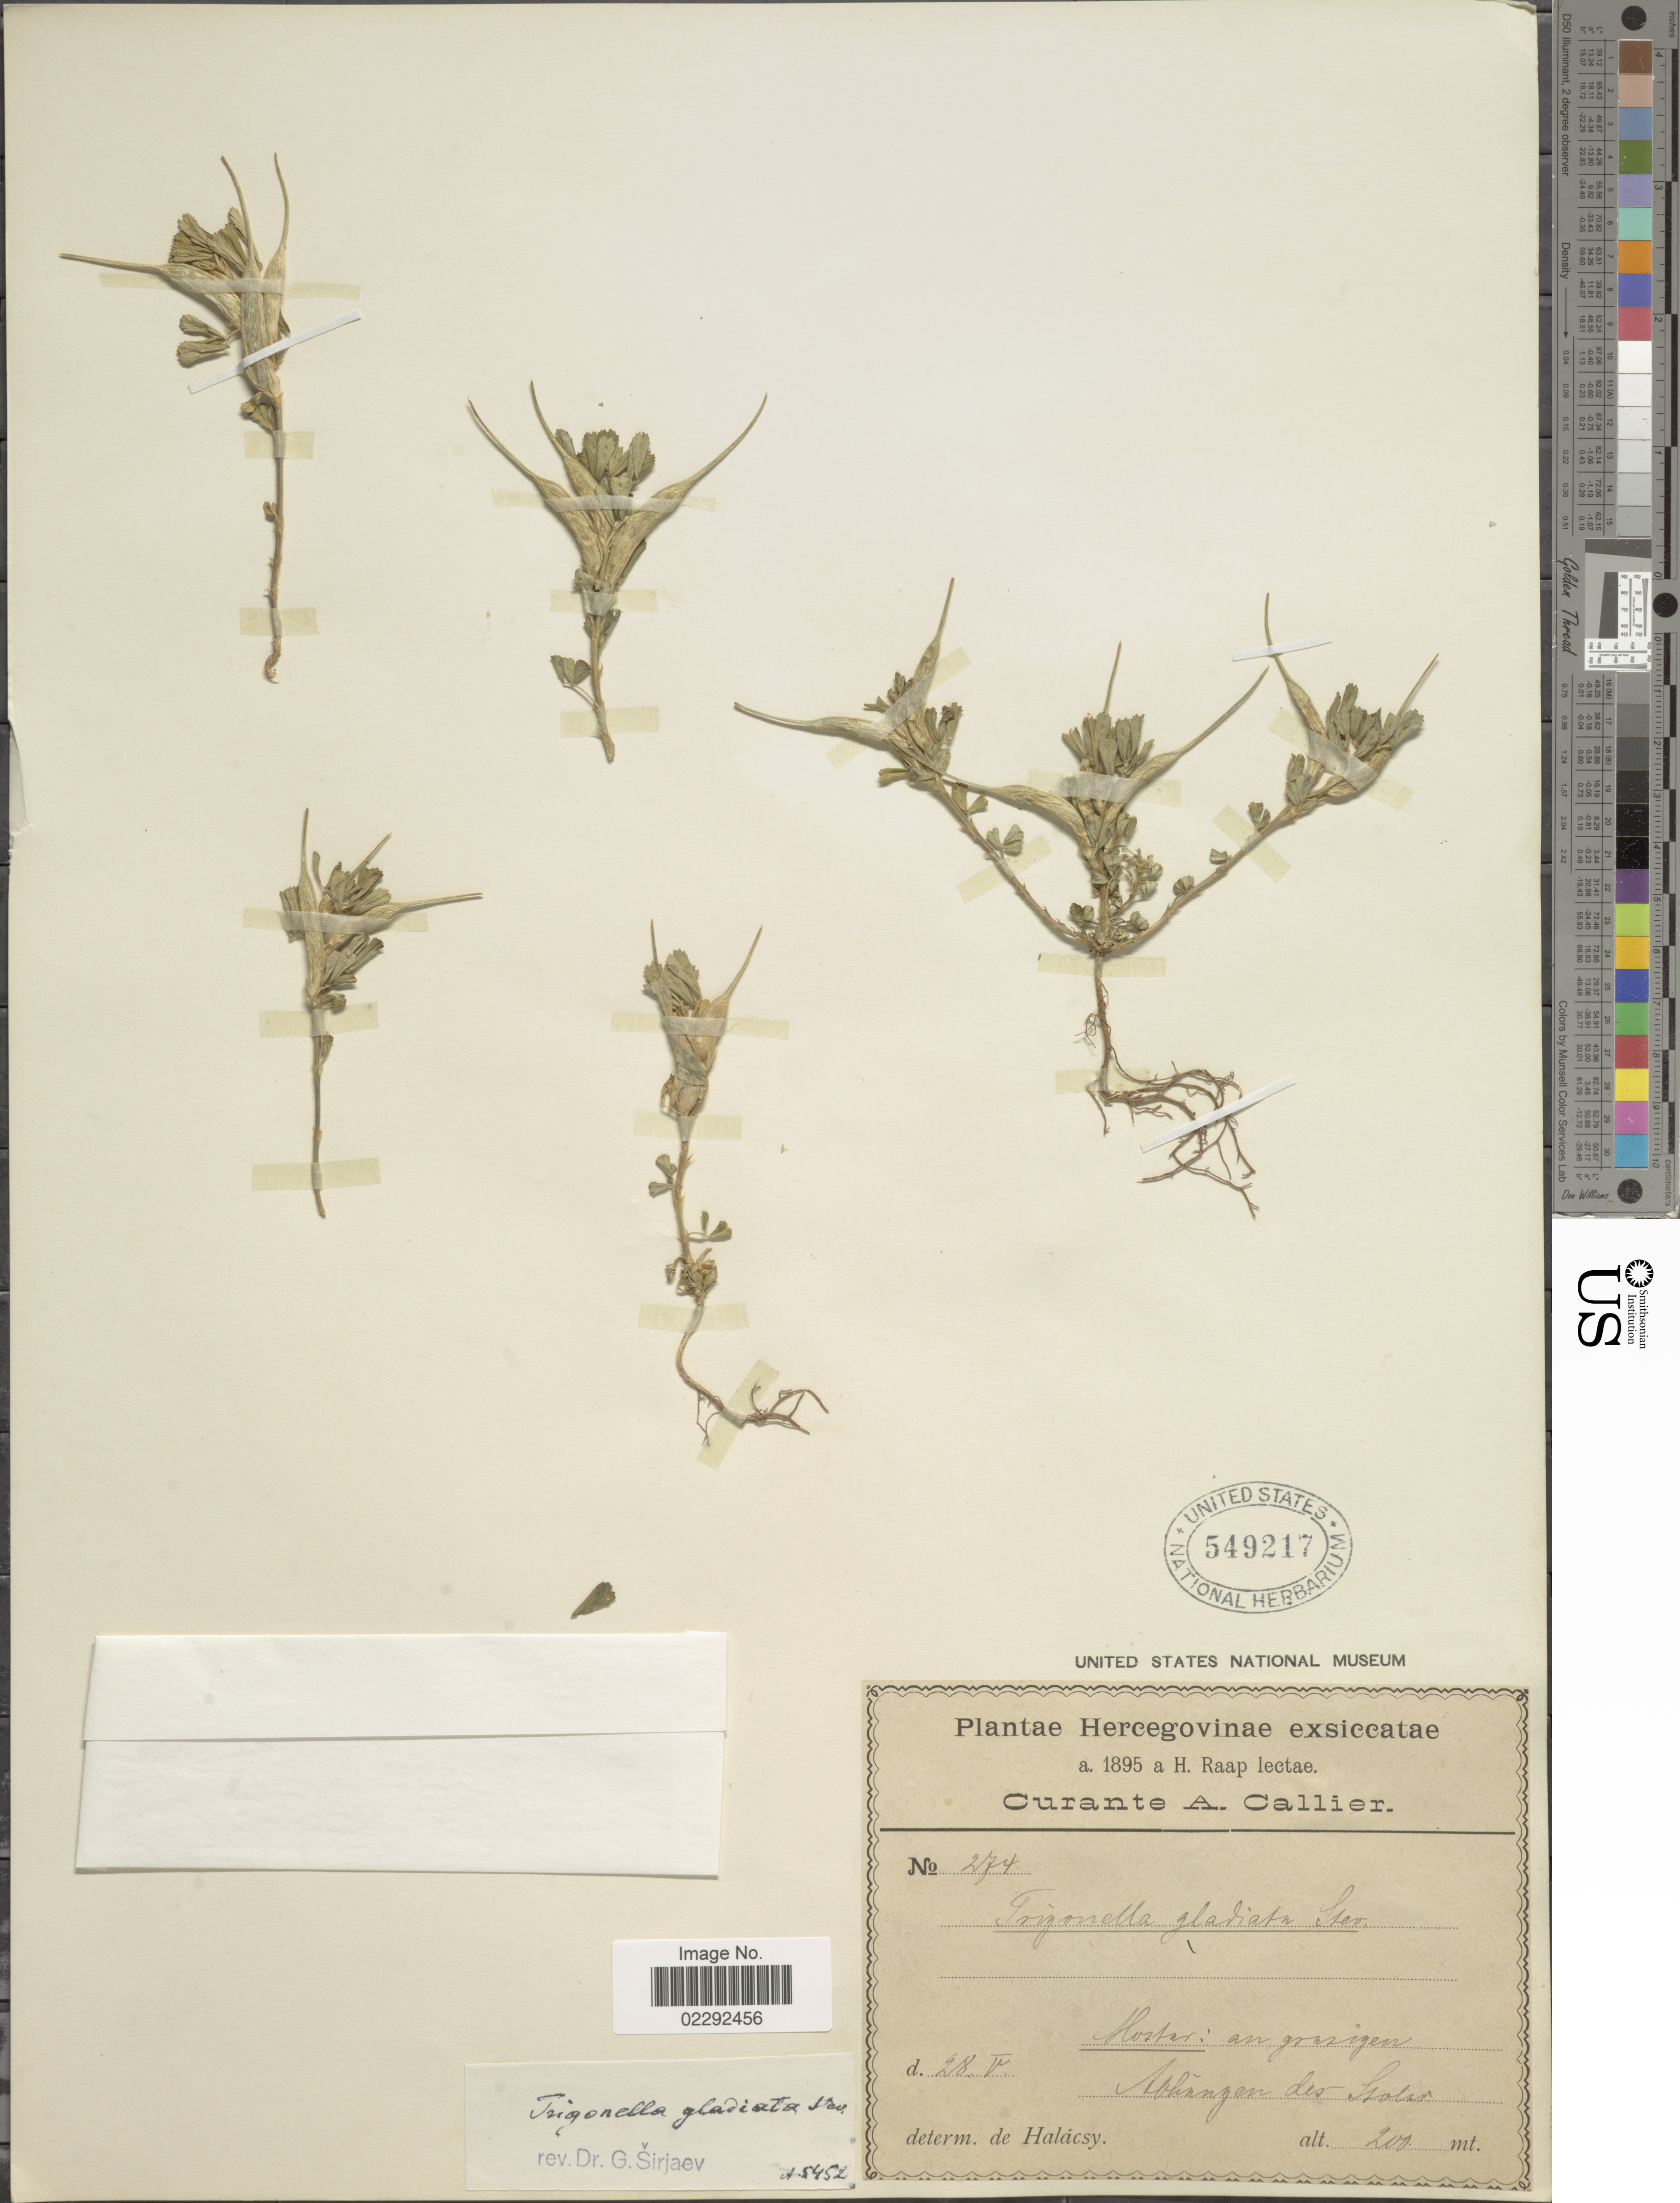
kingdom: Plantae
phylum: Tracheophyta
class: Magnoliopsida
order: Fabales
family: Fabaceae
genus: Trigonella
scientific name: Trigonella gladiata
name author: M. Bieb.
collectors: H. Raap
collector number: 274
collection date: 1895-05-28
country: Bosnia and Herzegovina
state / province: Federation of B&H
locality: Hercegovinae. Mostar: an grazigen Abhangen des Stolac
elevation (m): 200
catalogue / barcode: US 549217